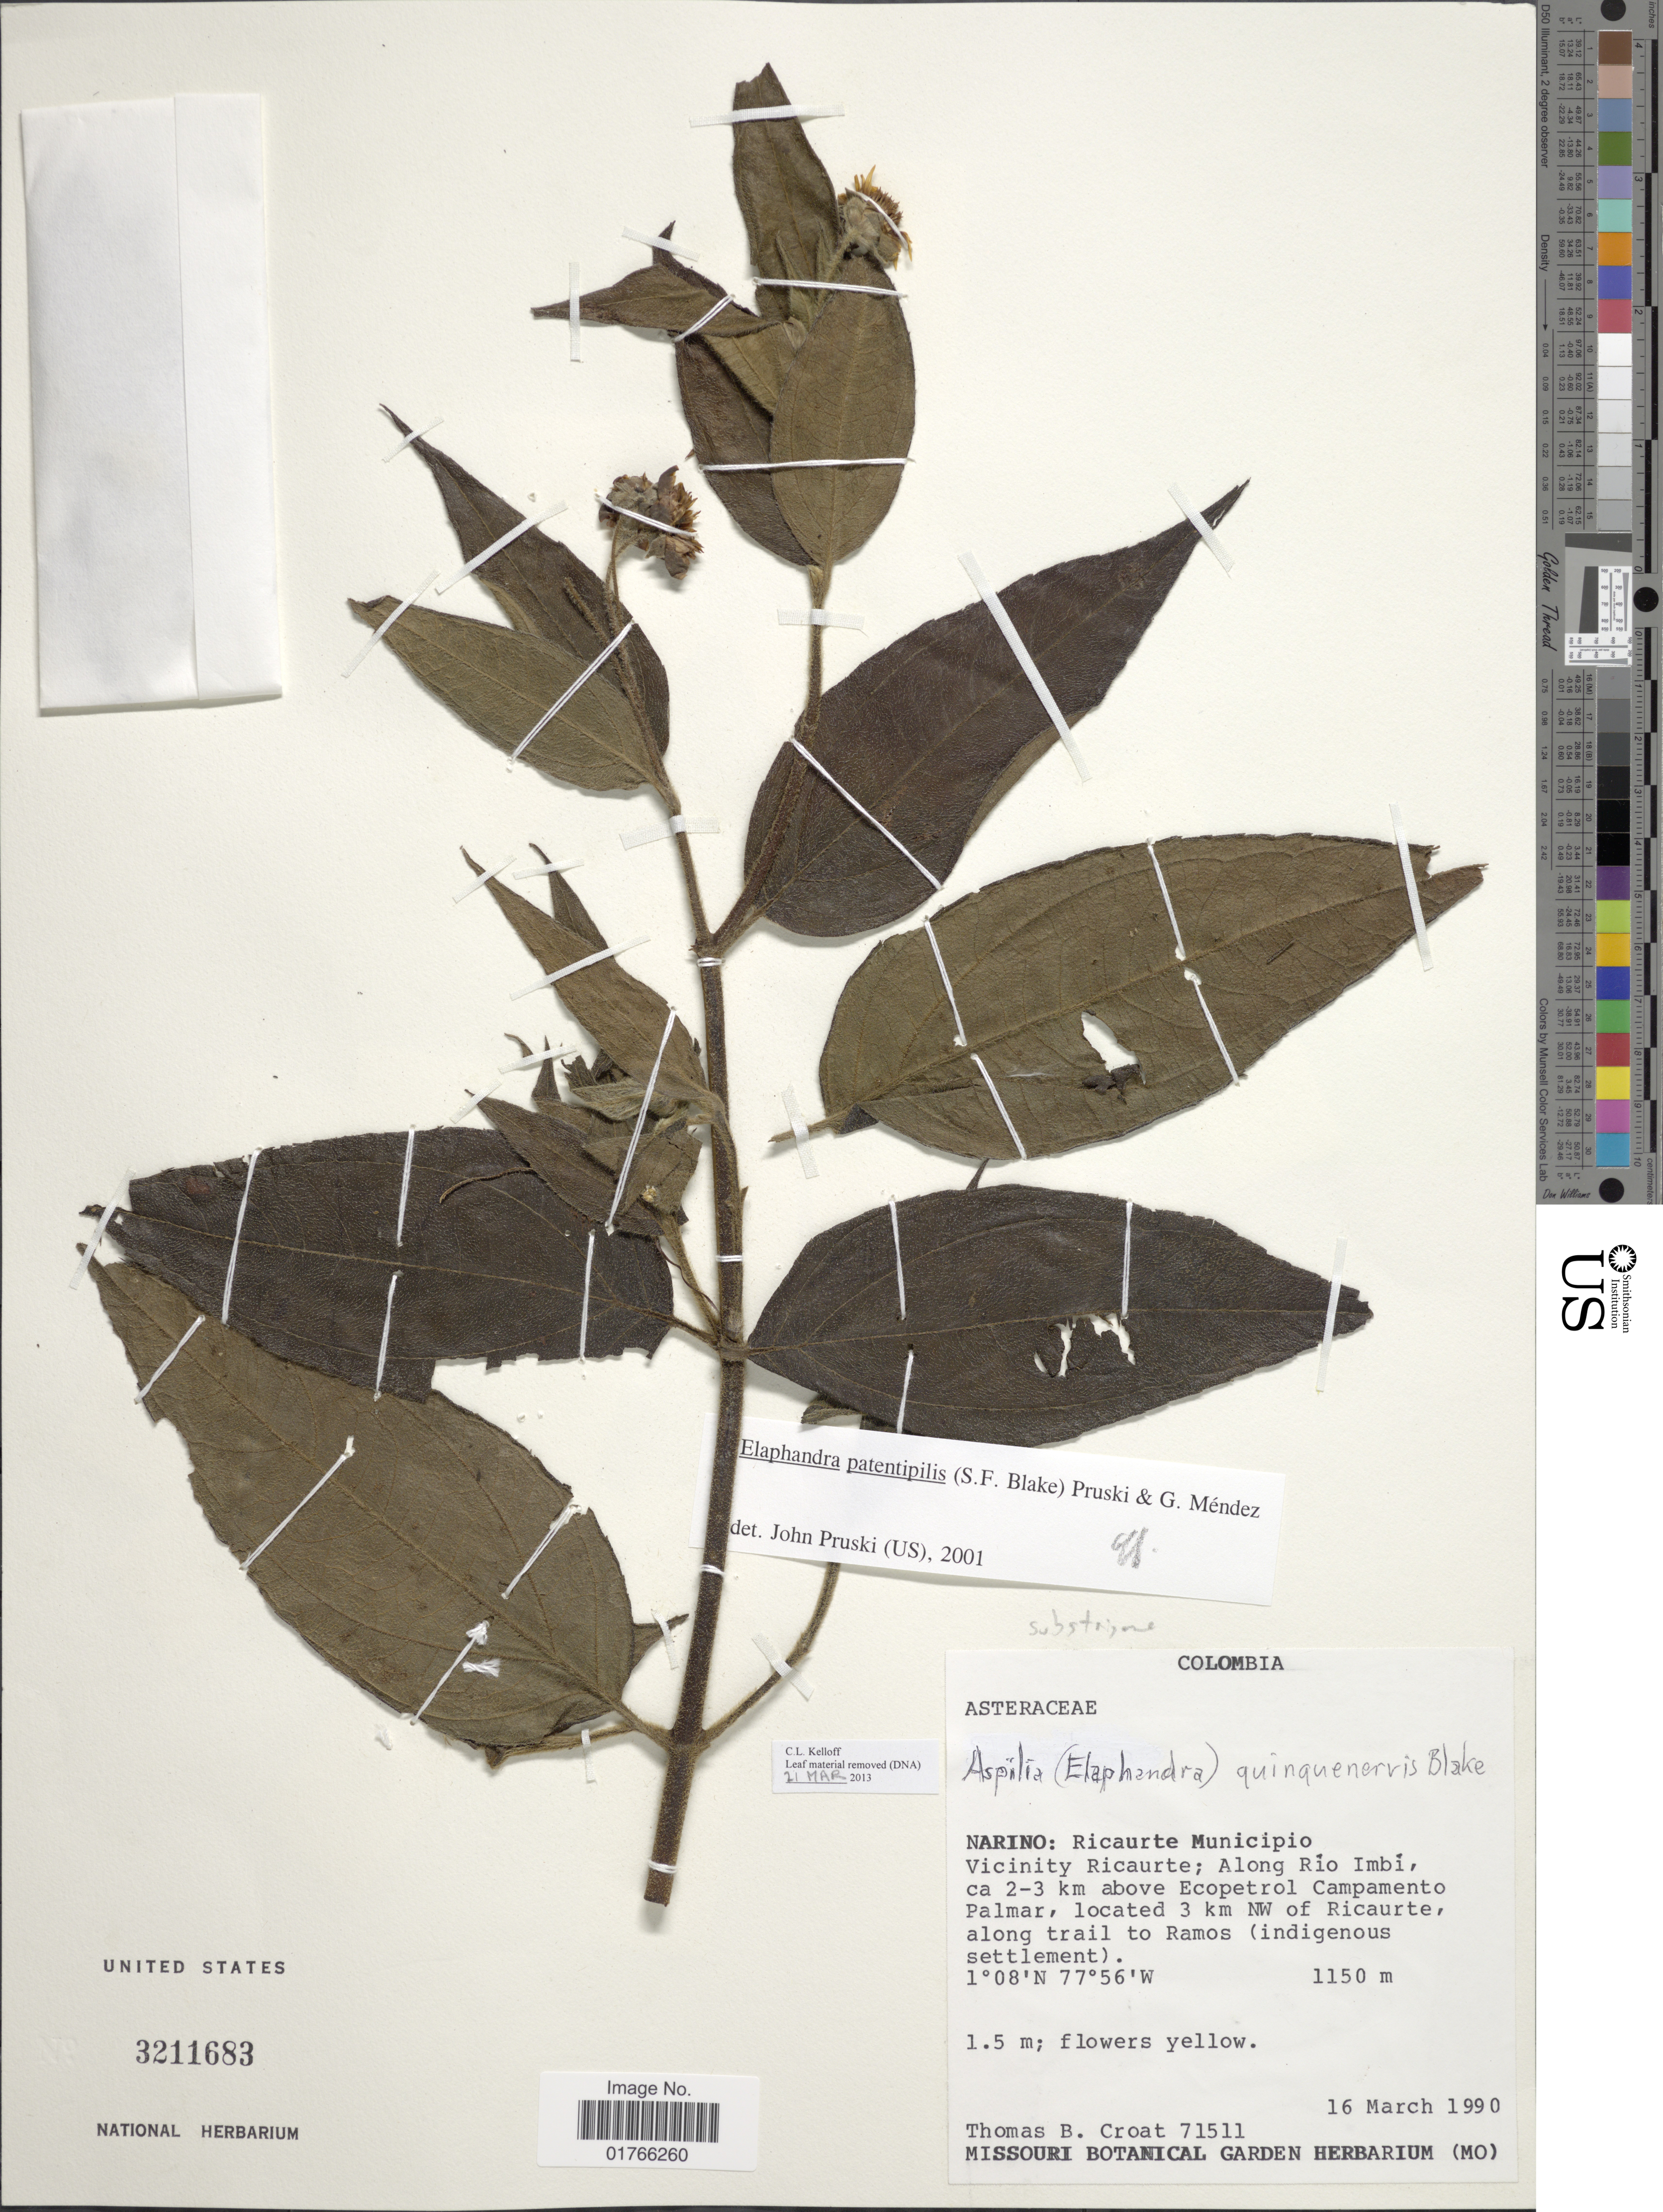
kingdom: Plantae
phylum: Tracheophyta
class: Magnoliopsida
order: Asterales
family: Asteraceae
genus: Elaphandra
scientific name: Elaphandra patentipilis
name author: (S.F. Blake) Pruski & Mendez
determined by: Pruski, J. F.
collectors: T. B. Croat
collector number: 71511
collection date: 1990-03-16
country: Colombia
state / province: Nariño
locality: Ricaurte Municipio, Vicinity Ricaurte, along Rio Imbi, ca 2-3 km above Ecopetrol Campamento Palmar, 3 km NW of Ricaurte, along trail o Ramos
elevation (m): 1150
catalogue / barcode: US 3211683